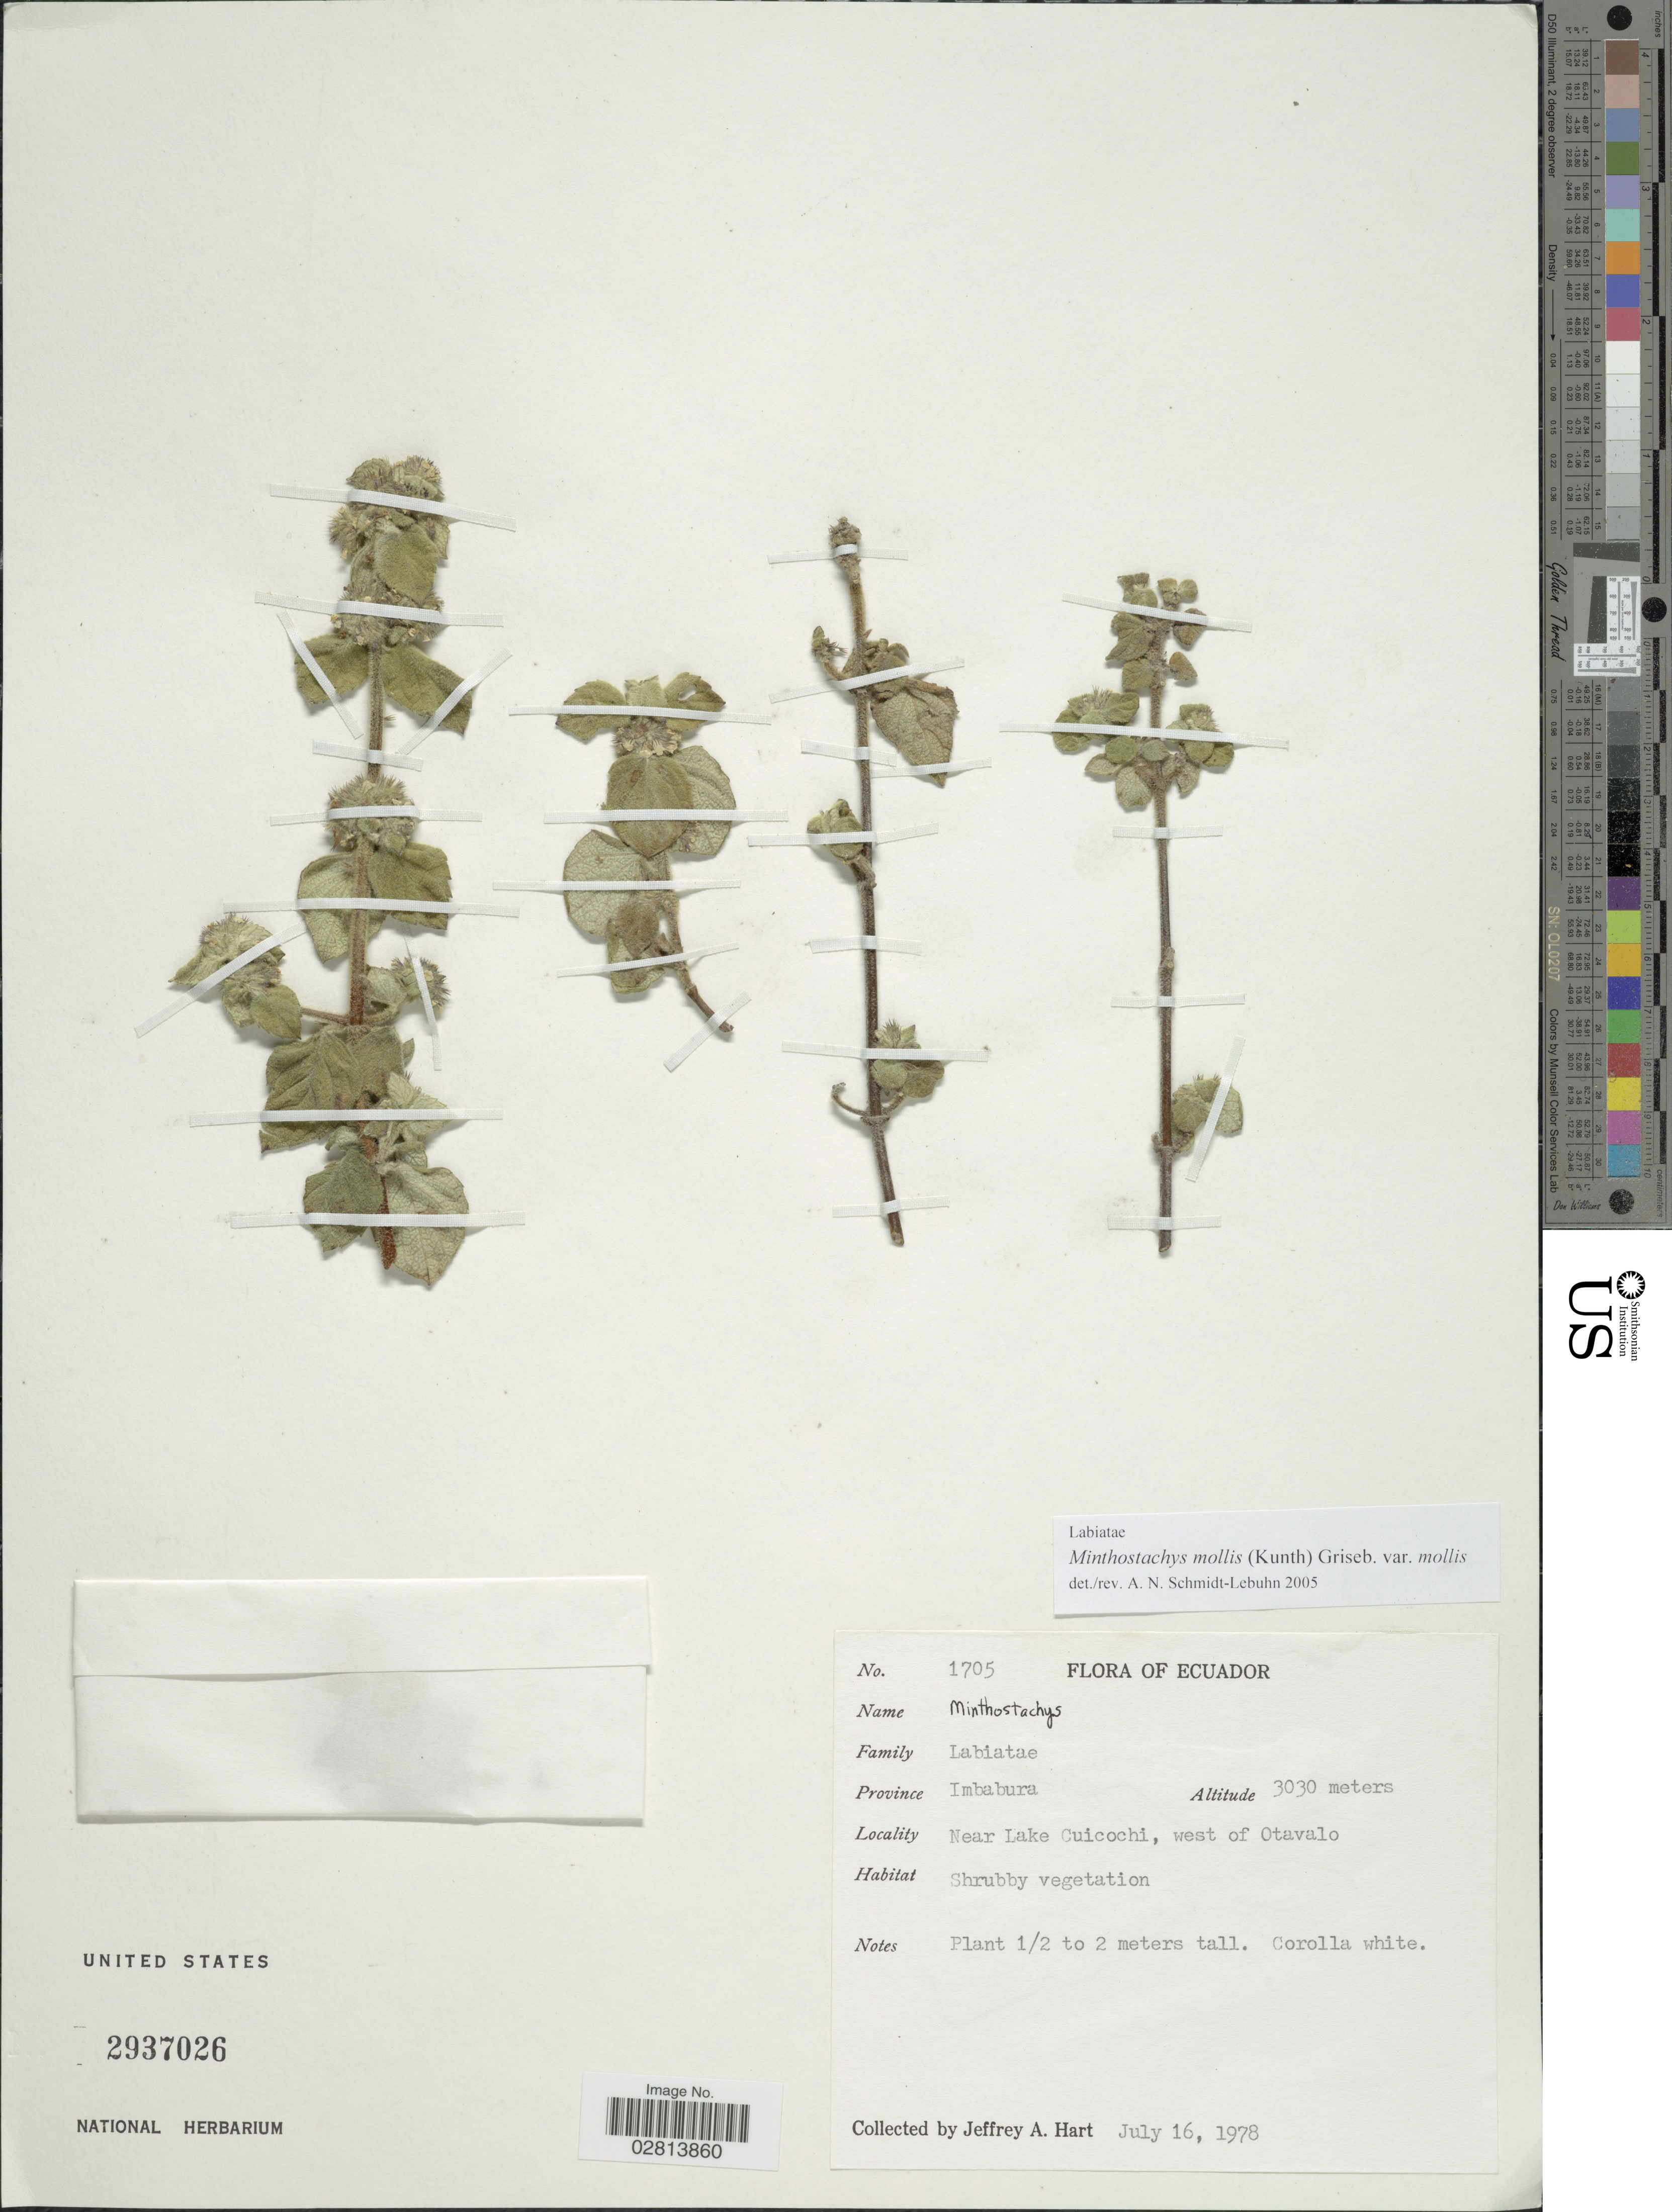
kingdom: Plantae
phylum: Tracheophyta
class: Magnoliopsida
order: Lamiales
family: Lamiaceae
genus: Minthostachys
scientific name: Minthostachys mollis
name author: (Kunth) Griseb.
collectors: J. A. Hart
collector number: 1705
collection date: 1978-07-16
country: Ecuador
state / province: Imbabura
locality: Province Imbabura, Near Lake Cuicochi, west of Otavalo.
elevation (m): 3030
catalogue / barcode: US 2937026